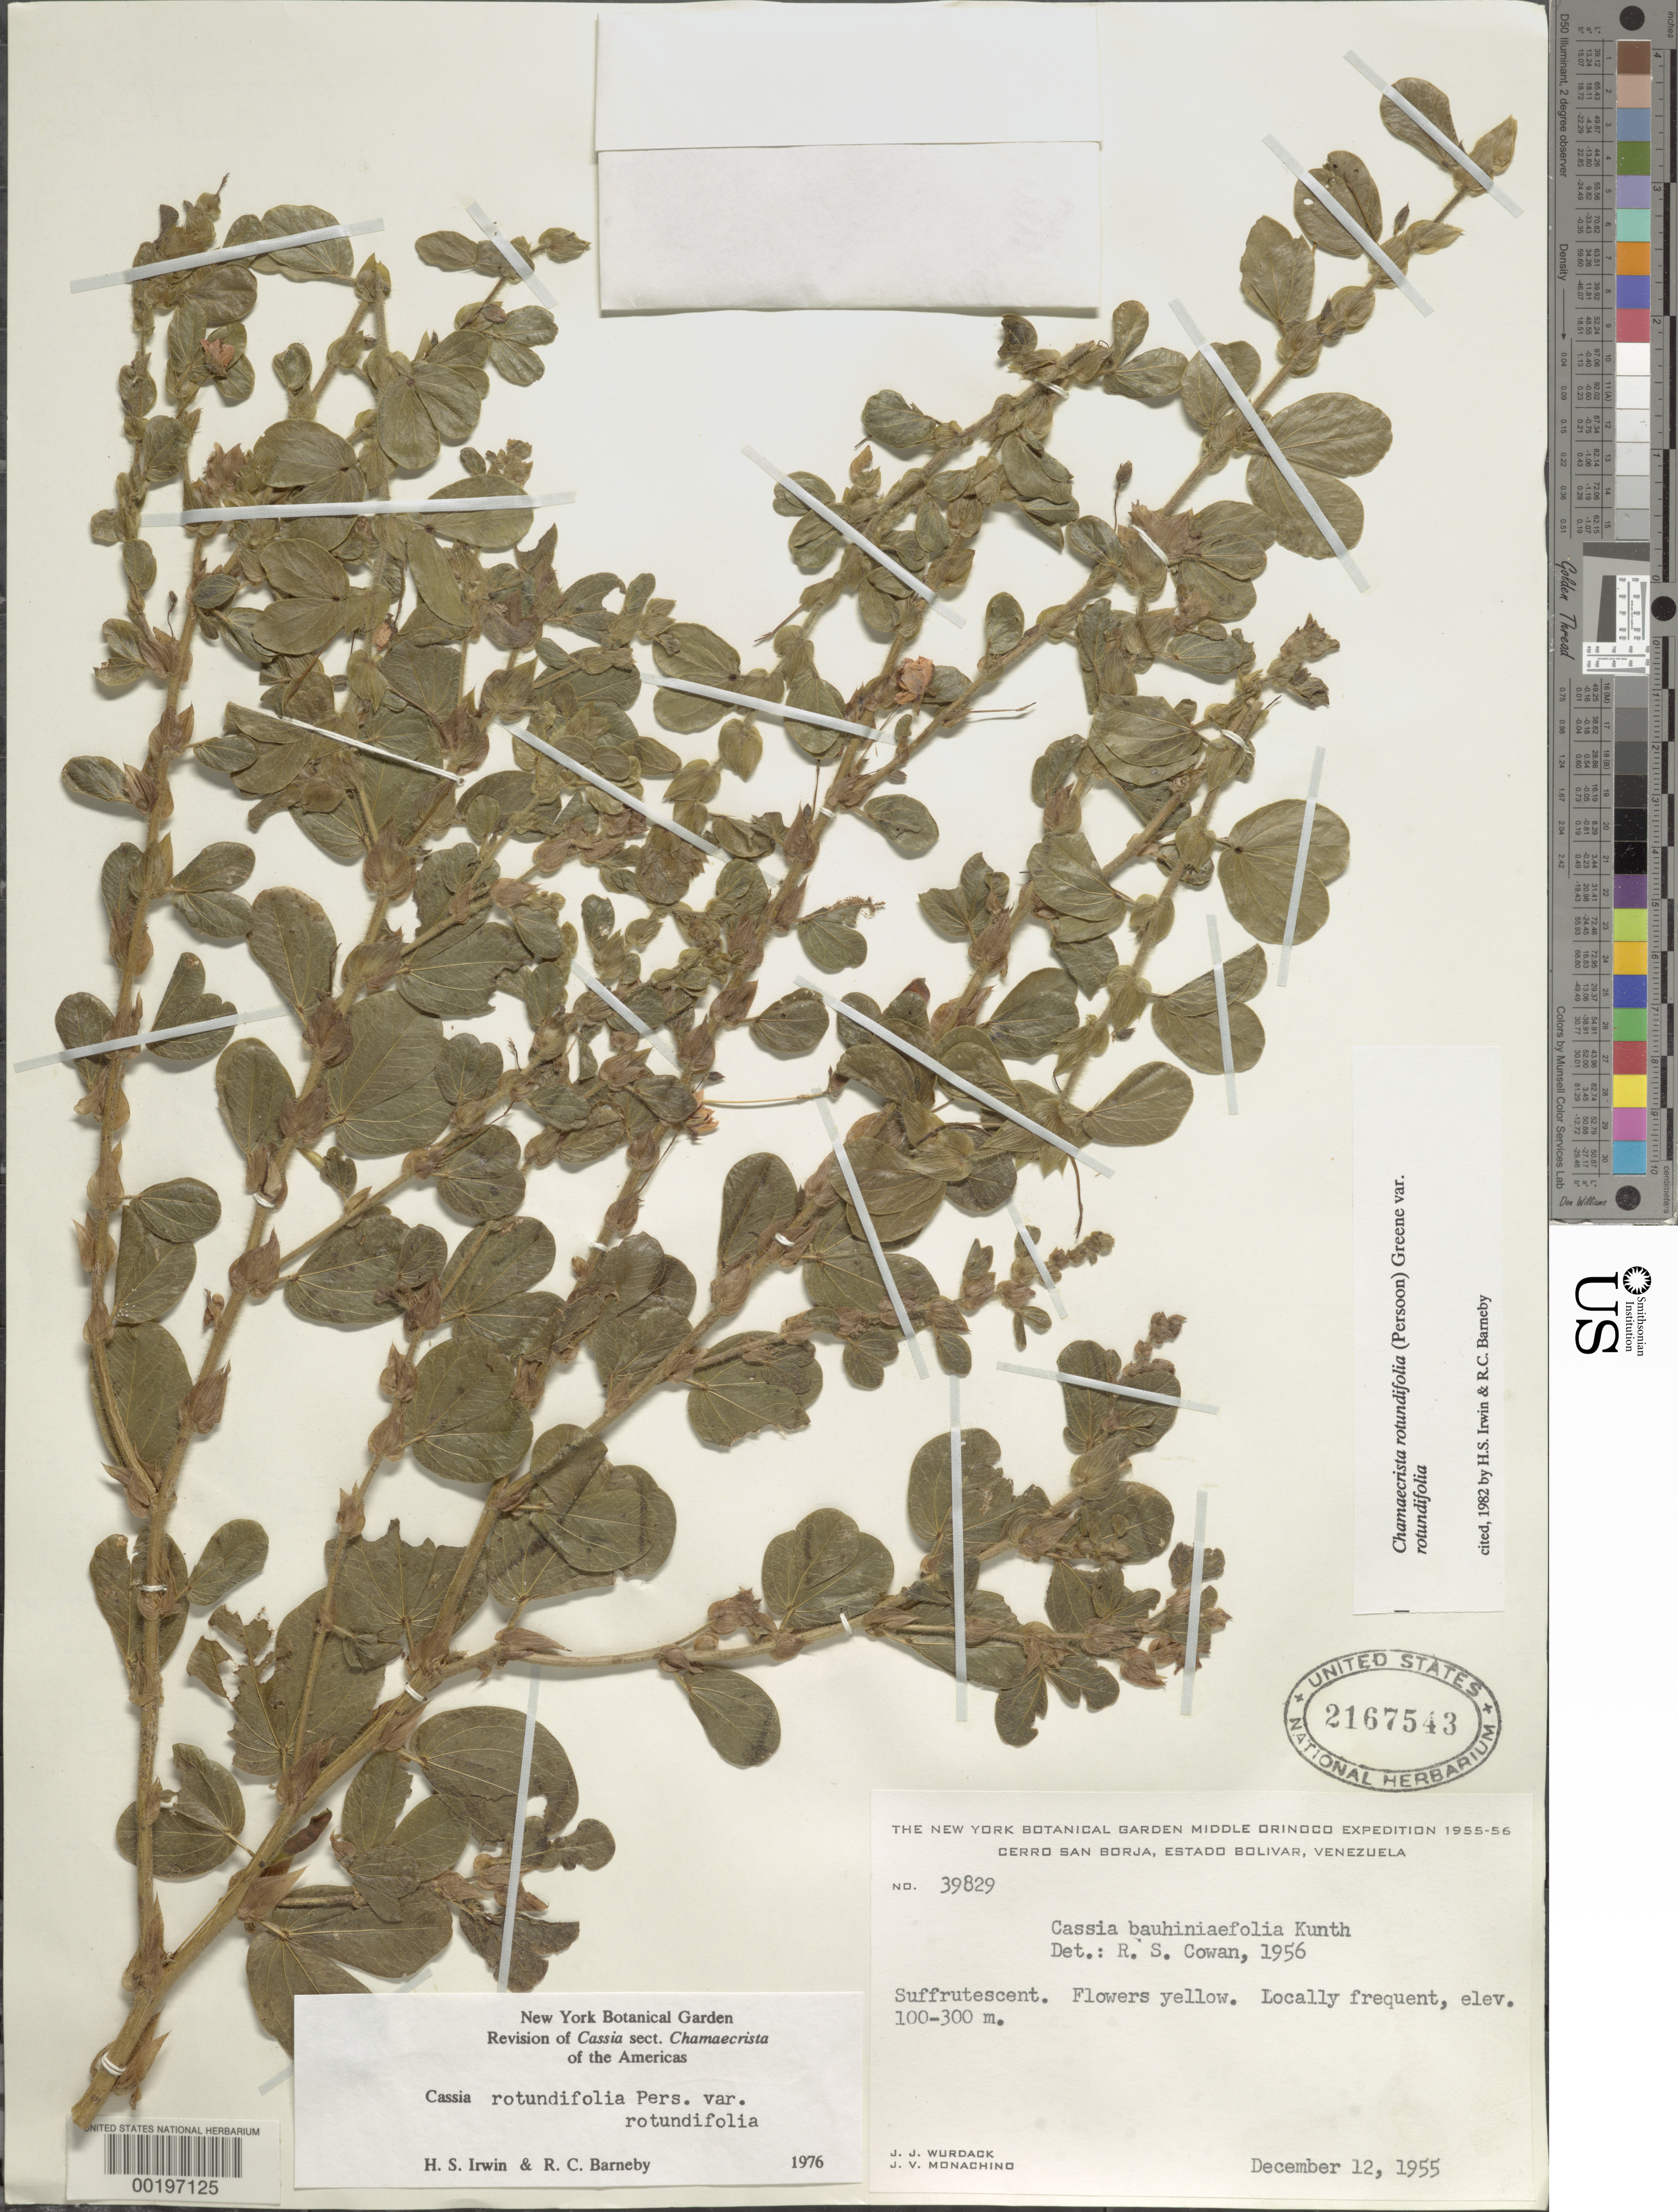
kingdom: Plantae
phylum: Tracheophyta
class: Magnoliopsida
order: Fabales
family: Fabaceae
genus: Chamaecrista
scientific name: Chamaecrista rotundifolia var. rotundifolia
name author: (Pers.) Greene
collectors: J. J. Wurdack & J. V. Monachino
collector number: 39829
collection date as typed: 12 Dec 1955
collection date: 1955-12-12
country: Venezuela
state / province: Bolivar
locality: Cerro san borja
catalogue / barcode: US 2167543